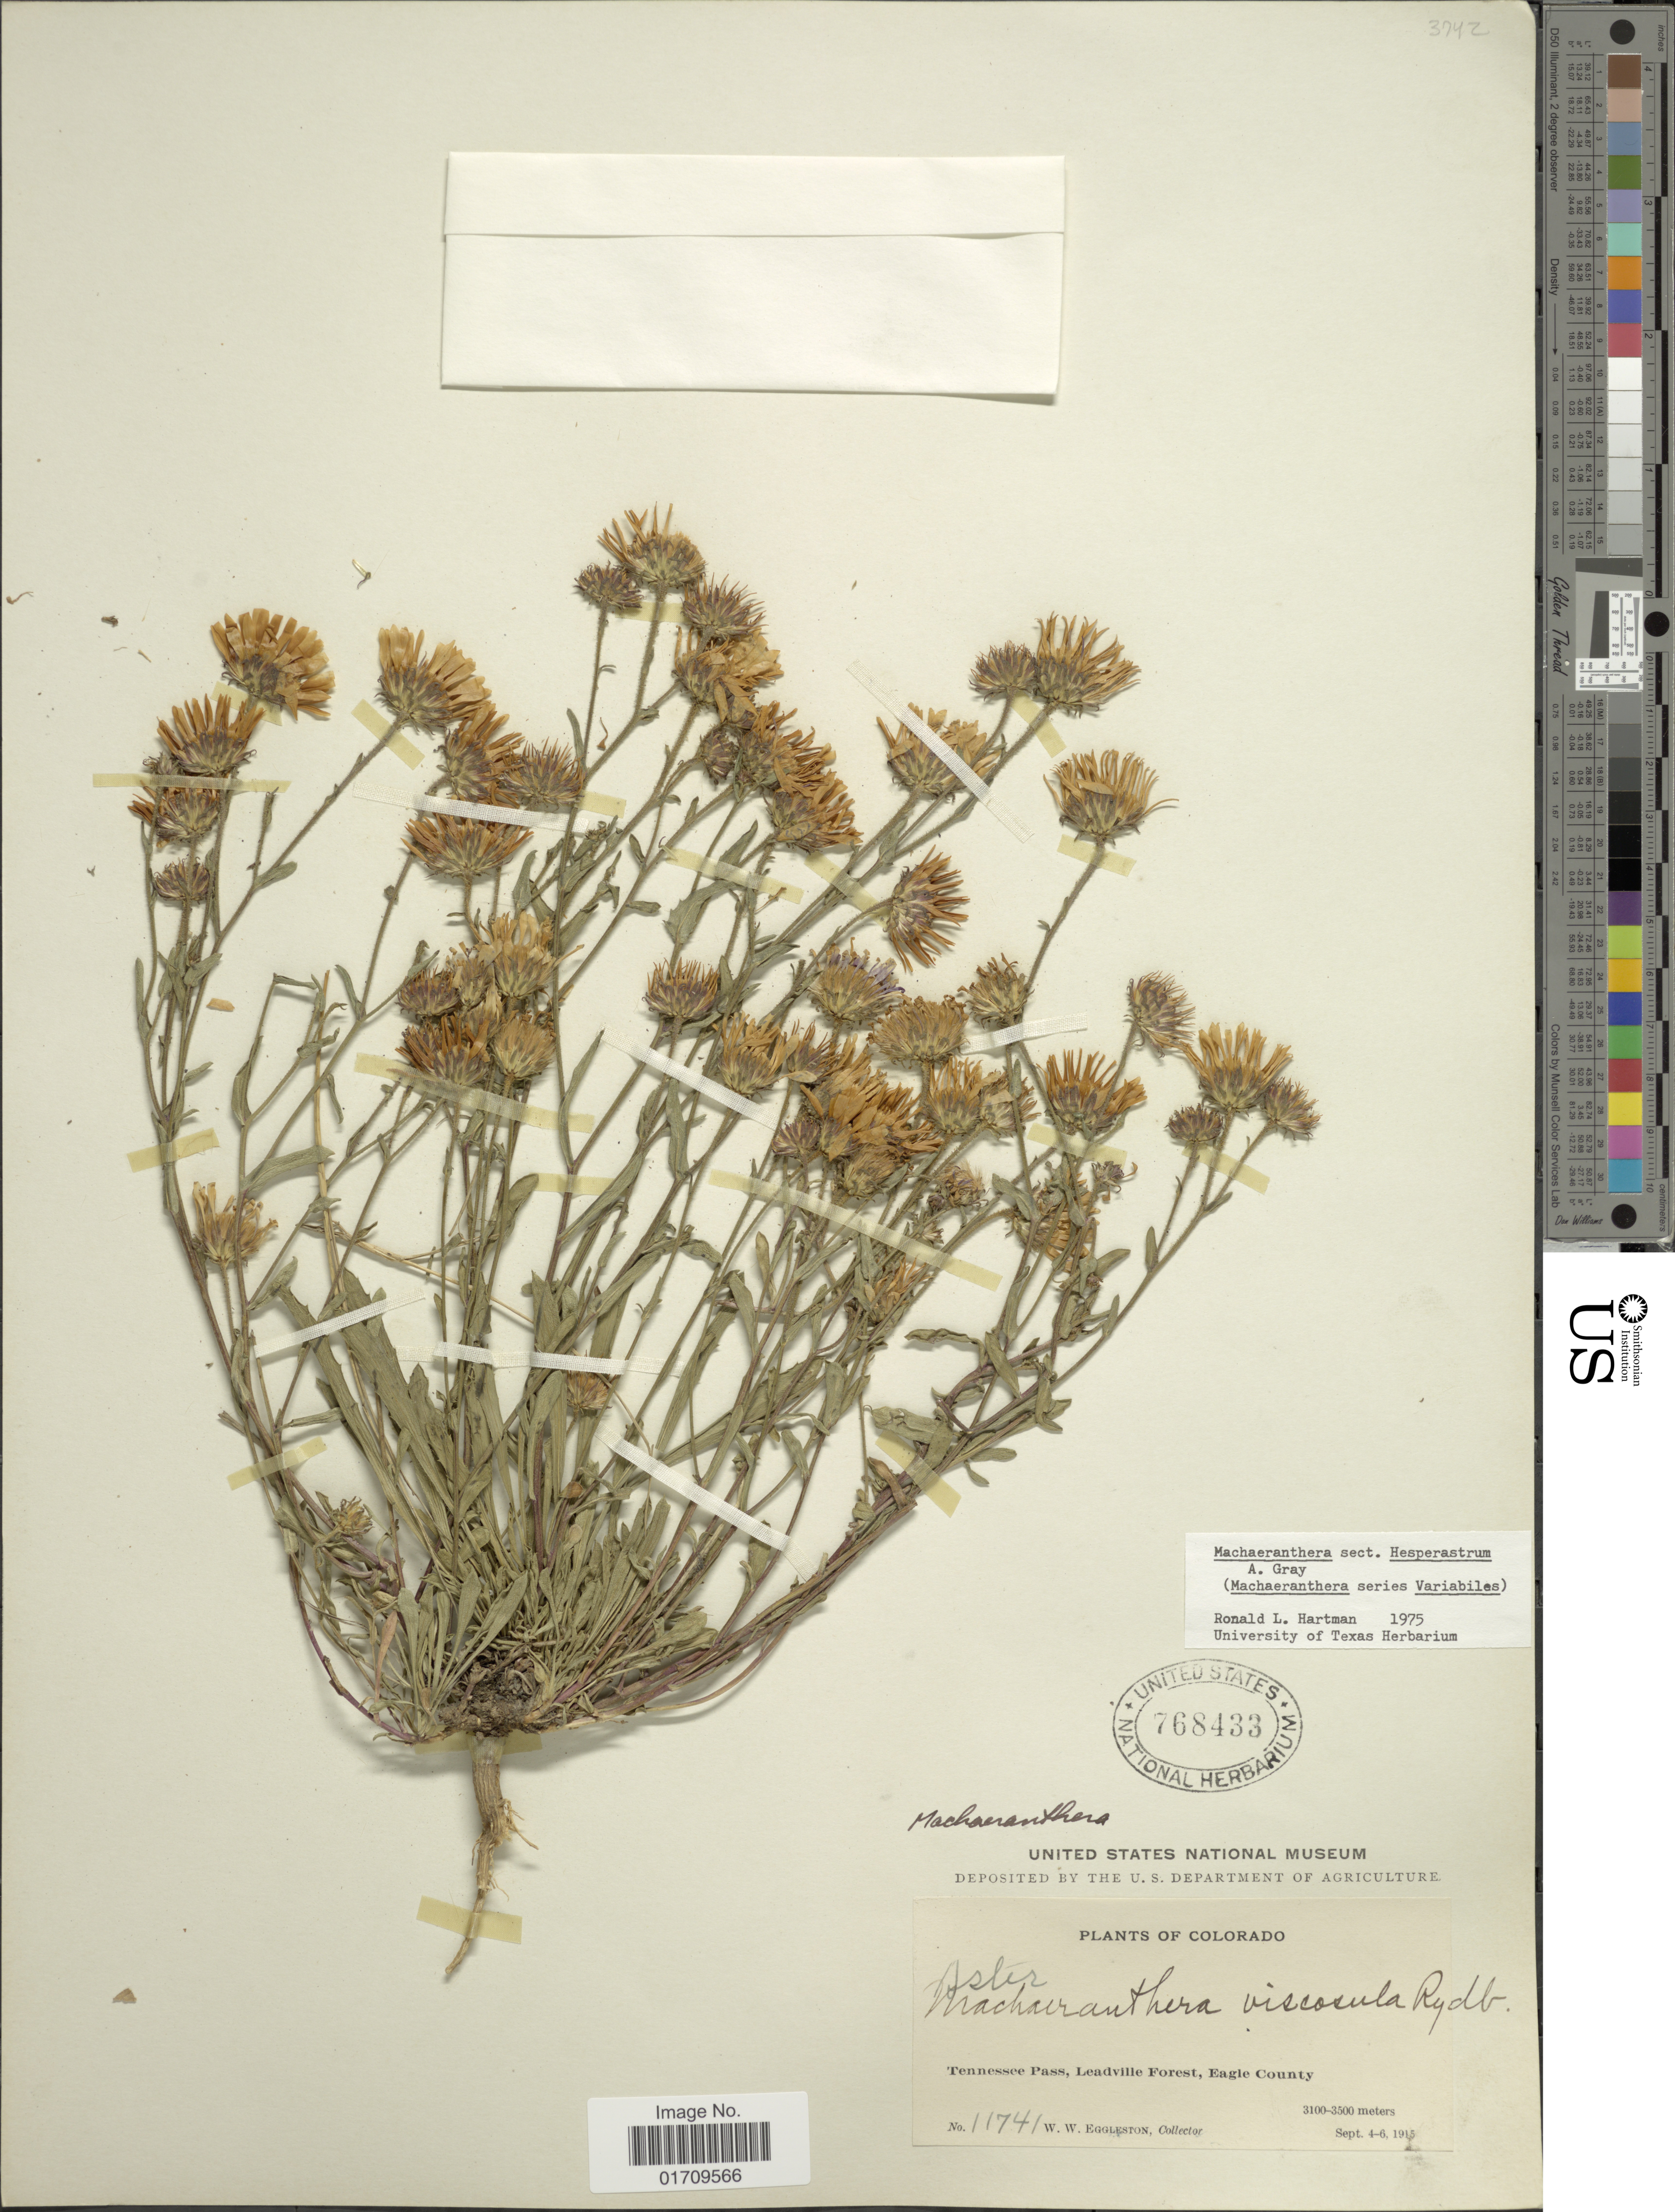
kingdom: Plantae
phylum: Tracheophyta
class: Magnoliopsida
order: Asterales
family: Asteraceae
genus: Machaeranthera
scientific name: Machaeranthera sp.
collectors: W. W. Eggleston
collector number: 11741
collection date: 1915-09-04/1915-09-06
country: United States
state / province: Colorado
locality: Tennessee Pass, Leadville Forest, Eagle County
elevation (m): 3100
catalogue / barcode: US 768433